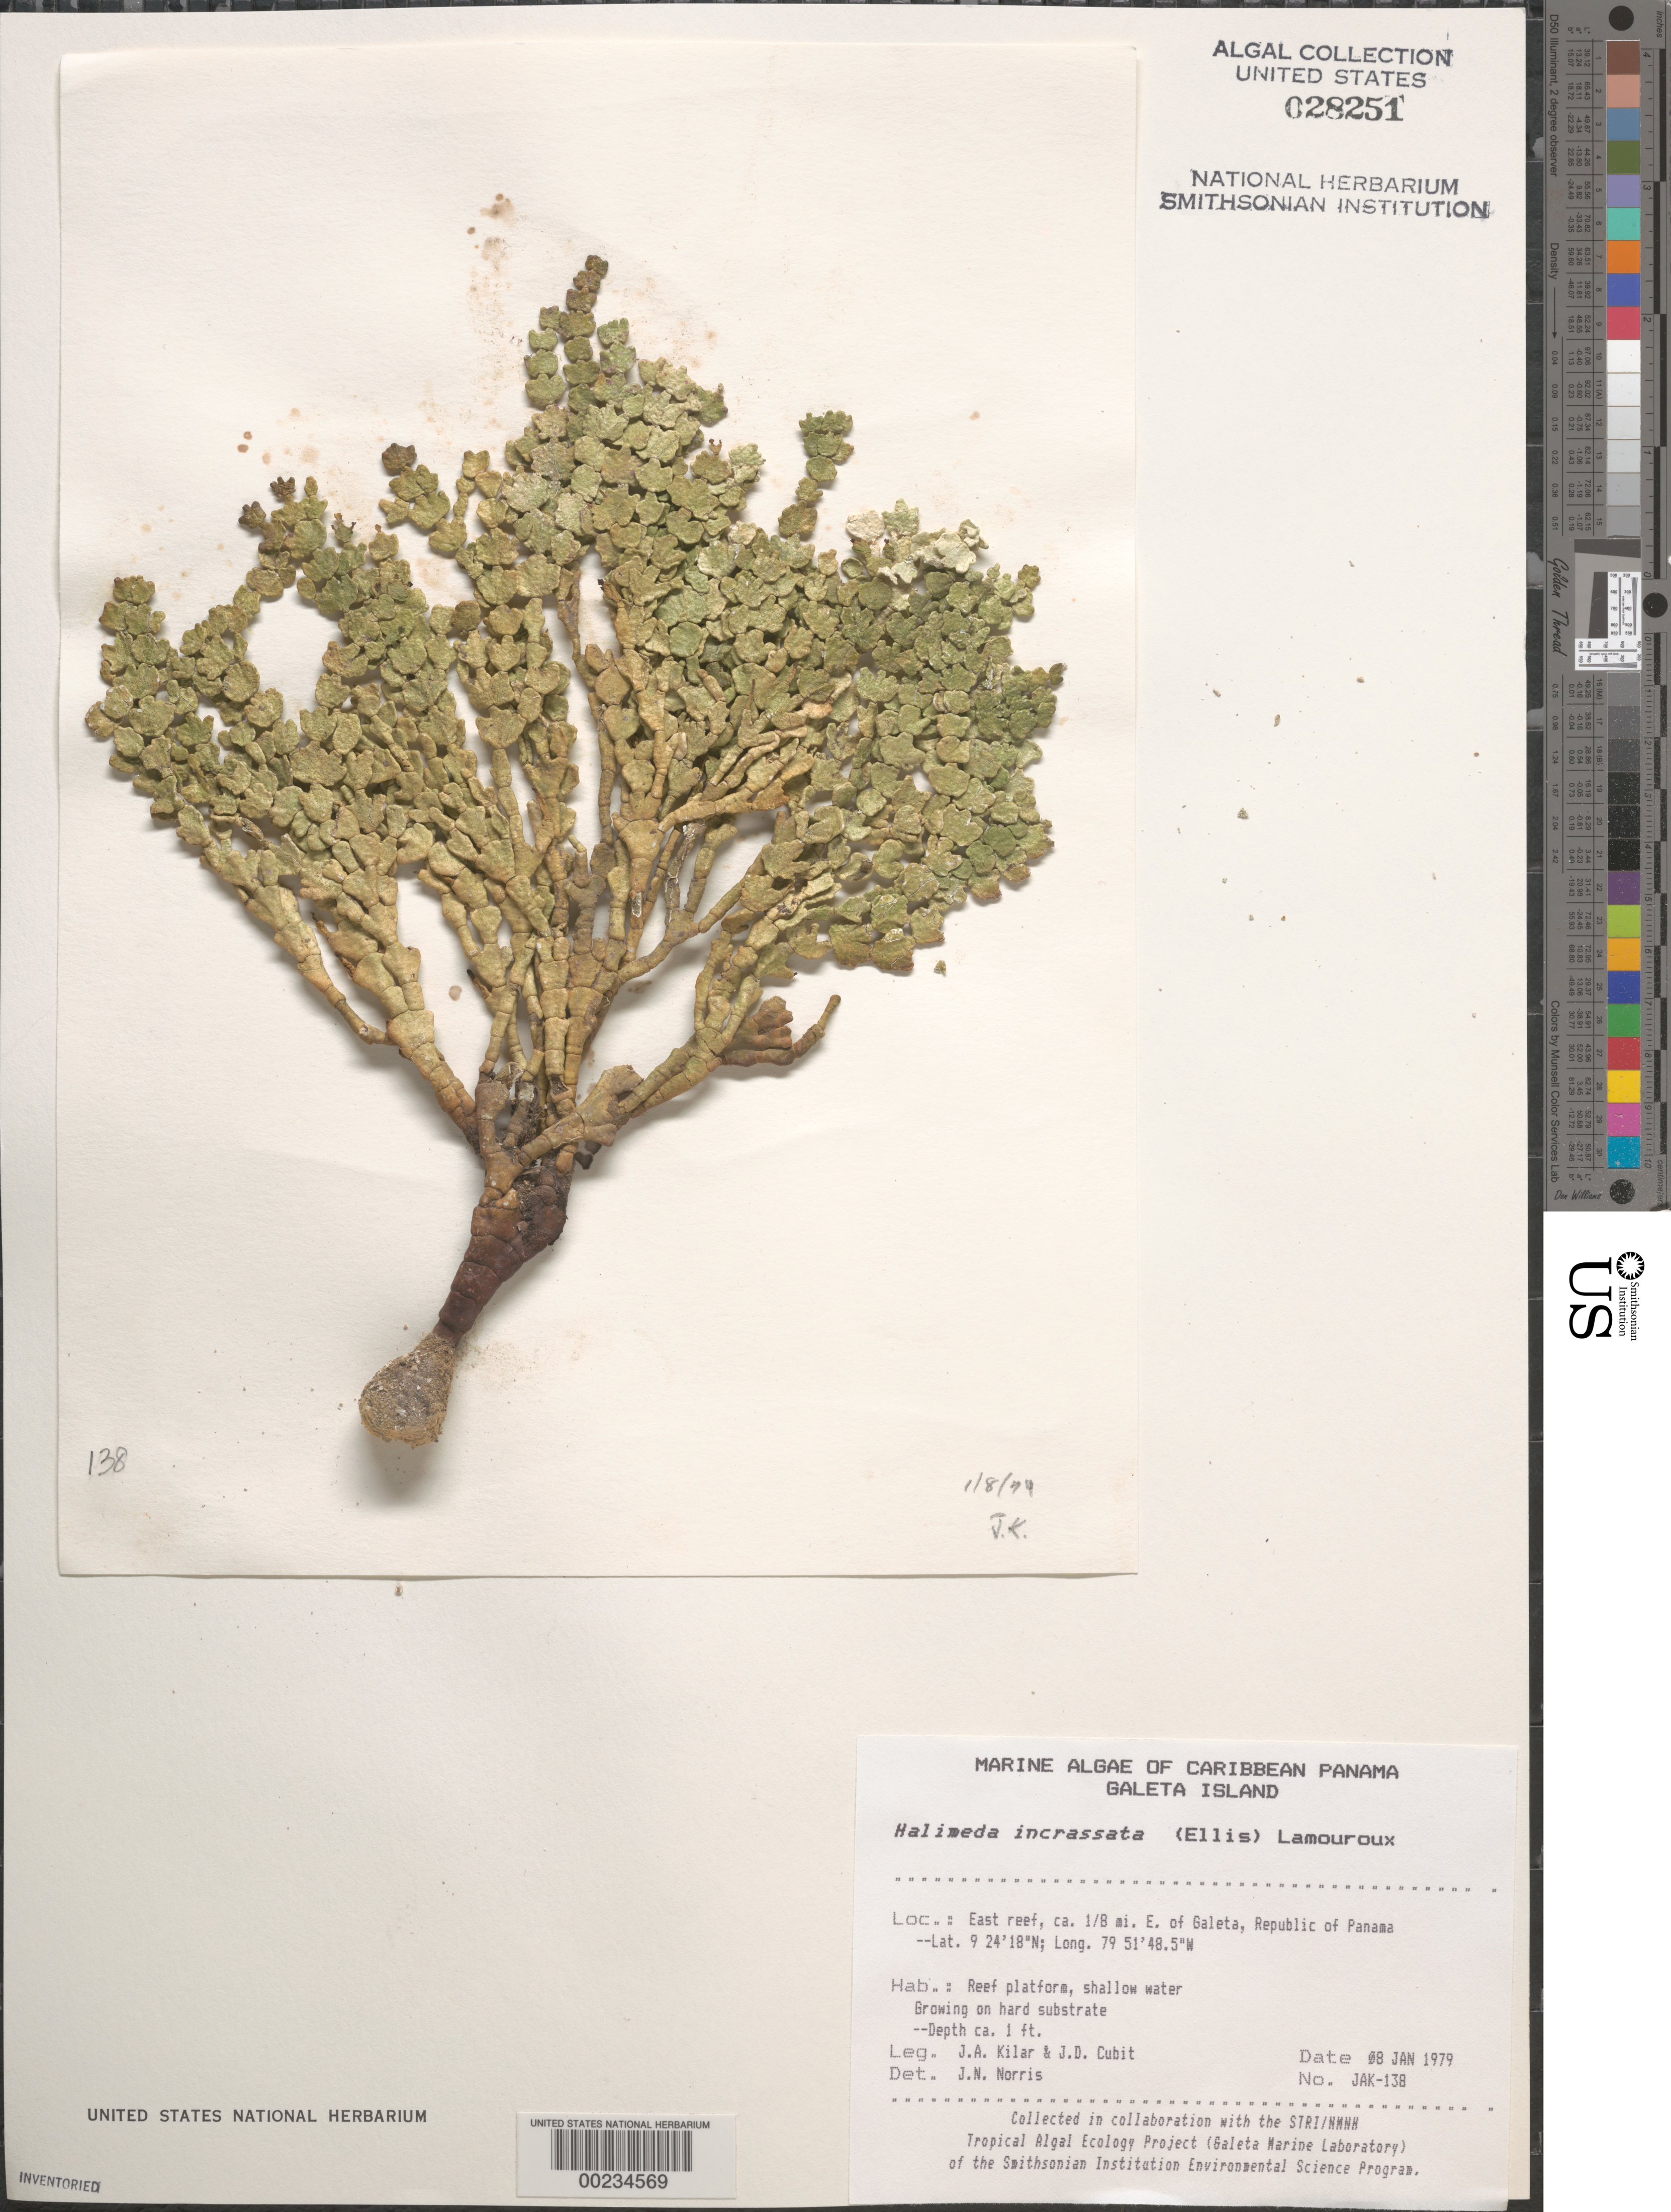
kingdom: Plantae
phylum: Chlorophyta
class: Ulvophyceae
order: Bryopsidales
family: Halimedaceae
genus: Halimeda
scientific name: Halimeda incrassata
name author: (J. Ellis) J.V.Lamouroux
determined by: Norris, James N.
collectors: J. A. Kilar & J. Cubit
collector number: JAK-138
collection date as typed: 08 Jan 1979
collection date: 1979-01-08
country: Panama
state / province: Colón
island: Galeta Island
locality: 1/8th mile east of Galeta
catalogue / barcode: US 28251